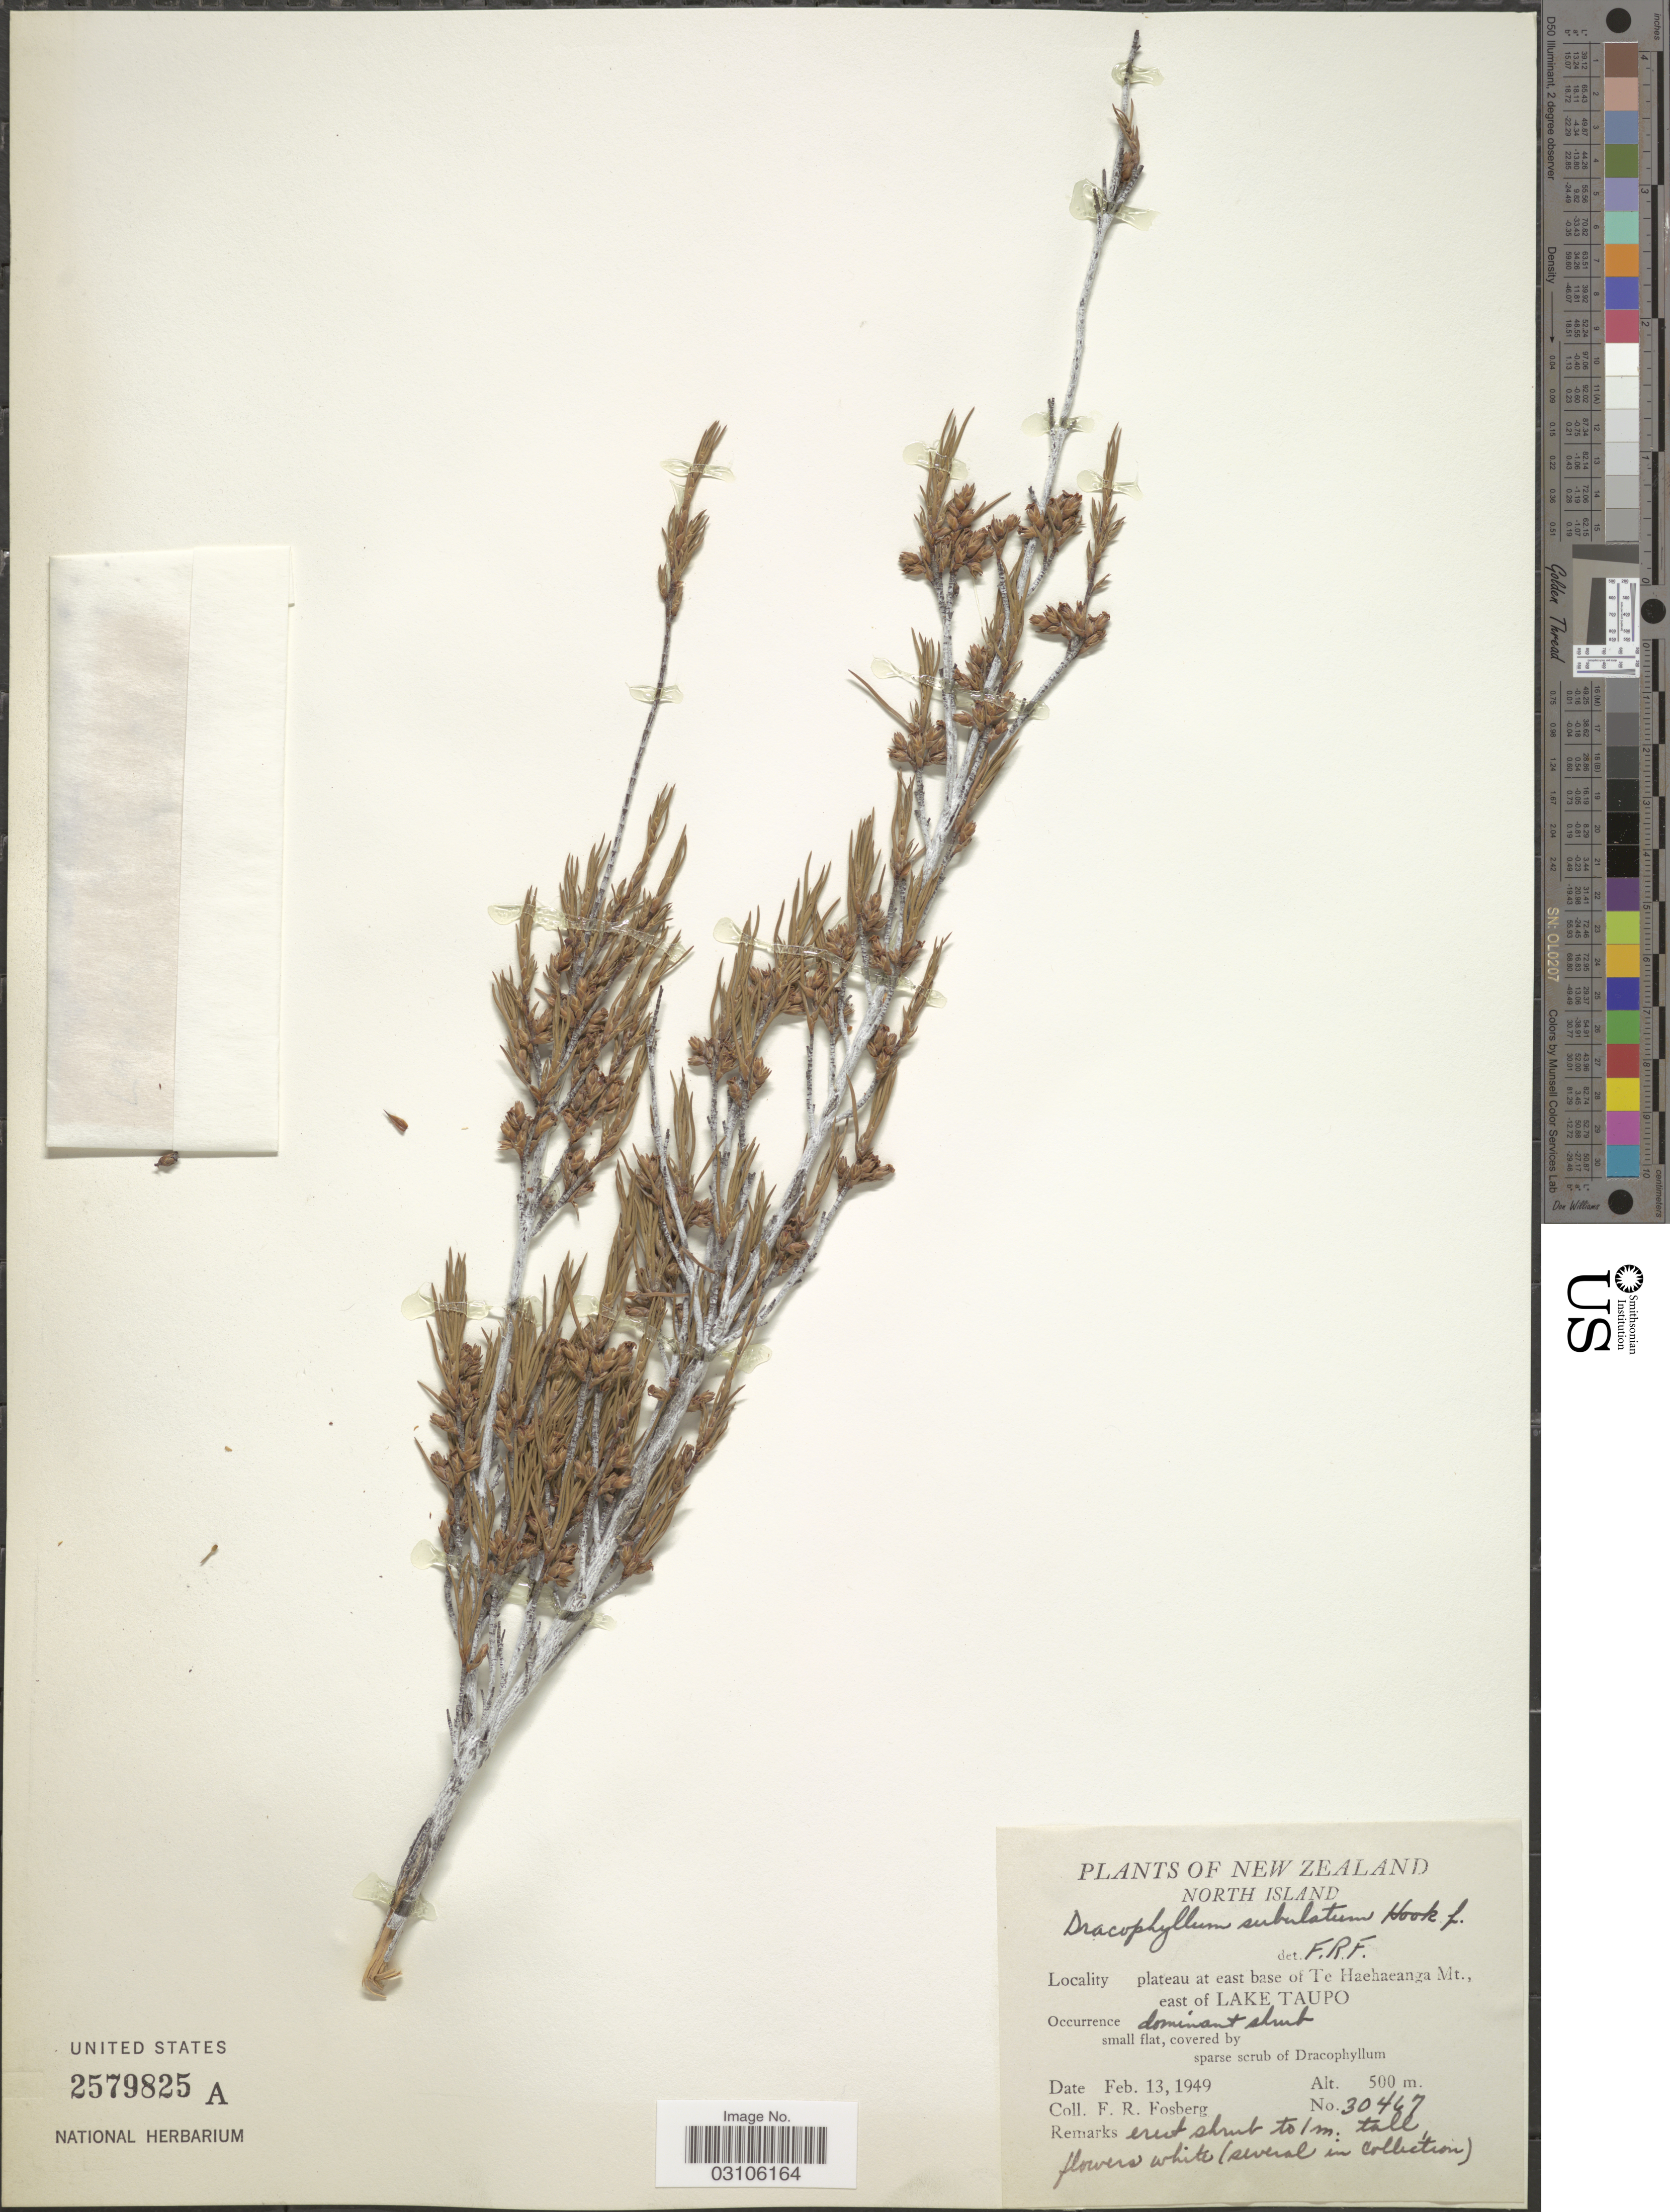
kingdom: Plantae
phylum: Tracheophyta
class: Magnoliopsida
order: Ericales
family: Ericaceae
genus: Dracophyllum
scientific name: Dracophyllum subulatum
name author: Hook. f.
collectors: F. R. Fosberg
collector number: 30467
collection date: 1949-02-13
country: New Zealand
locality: North Island. Plateau at east base of Te Haehaeanga Mt., east of Lake Taupo.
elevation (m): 500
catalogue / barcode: US 2579825A